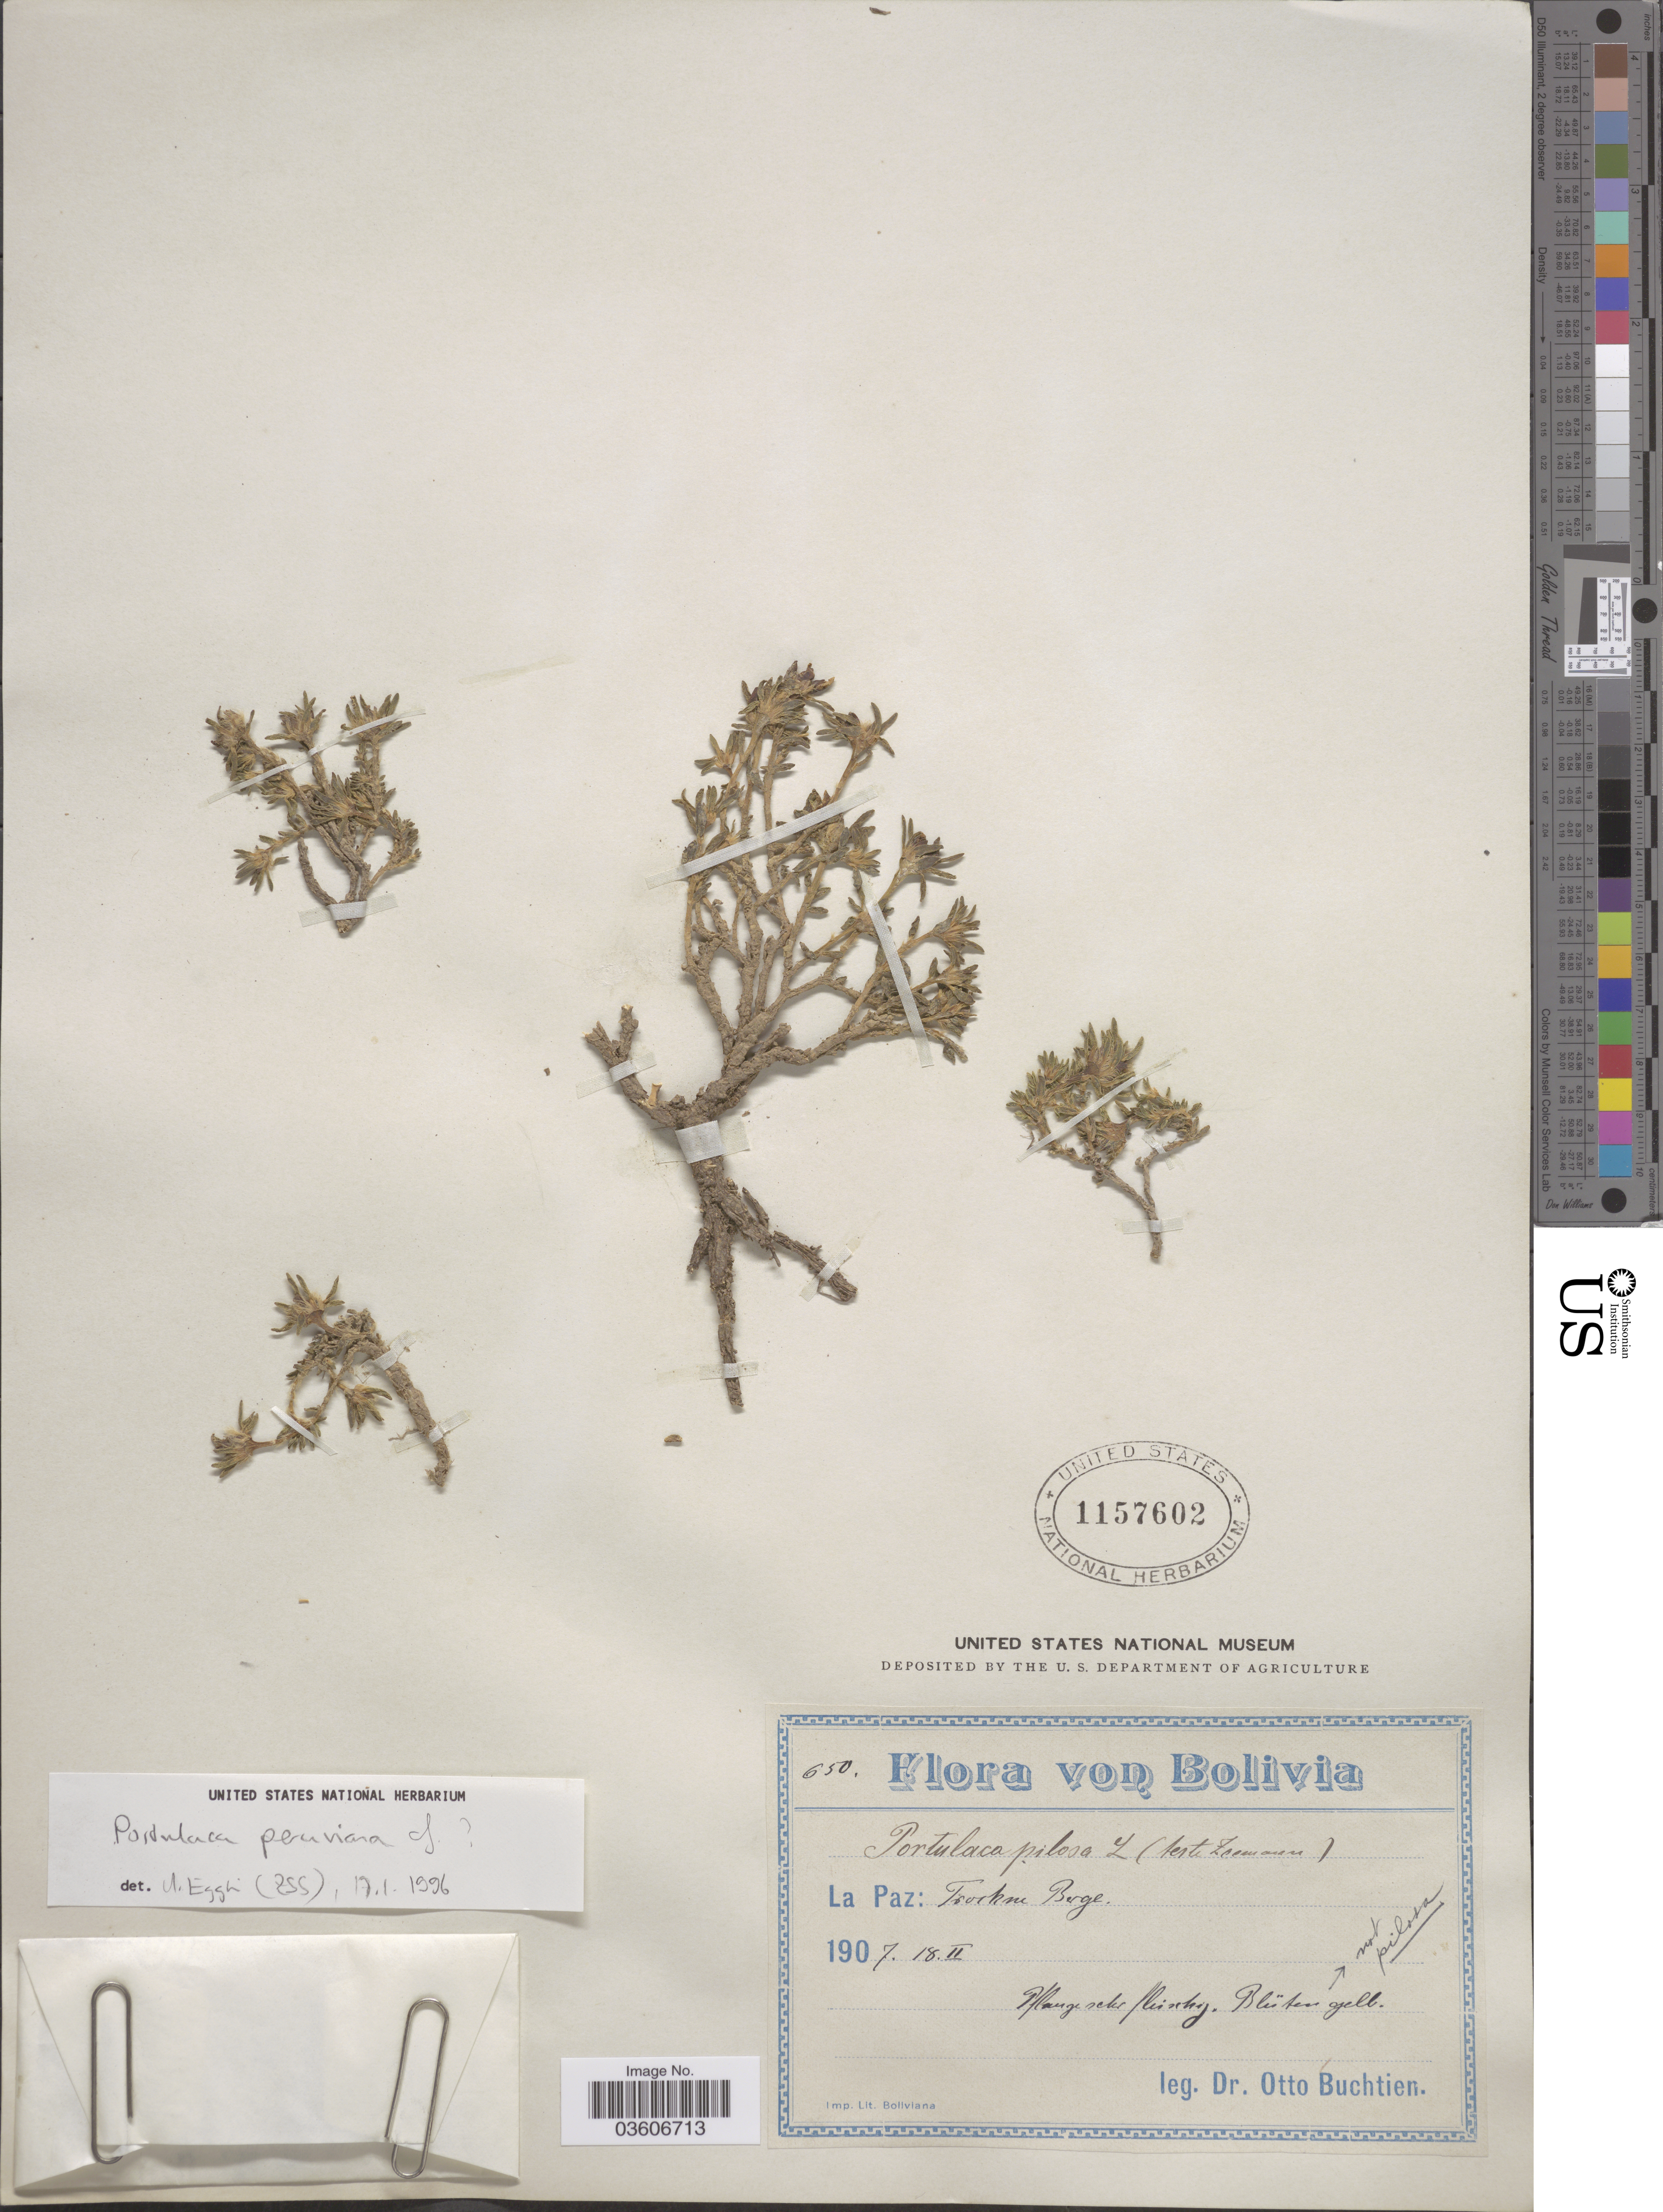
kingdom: Plantae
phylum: Tracheophyta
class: Magnoliopsida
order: Caryophyllales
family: Portulacaceae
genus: Portulaca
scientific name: Portulaca perennis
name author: R.E. Fr.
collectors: O. Buchtien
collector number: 650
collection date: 1907-02-18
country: Bolivia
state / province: La Paz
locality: Trockne Berge.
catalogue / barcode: US 1157602